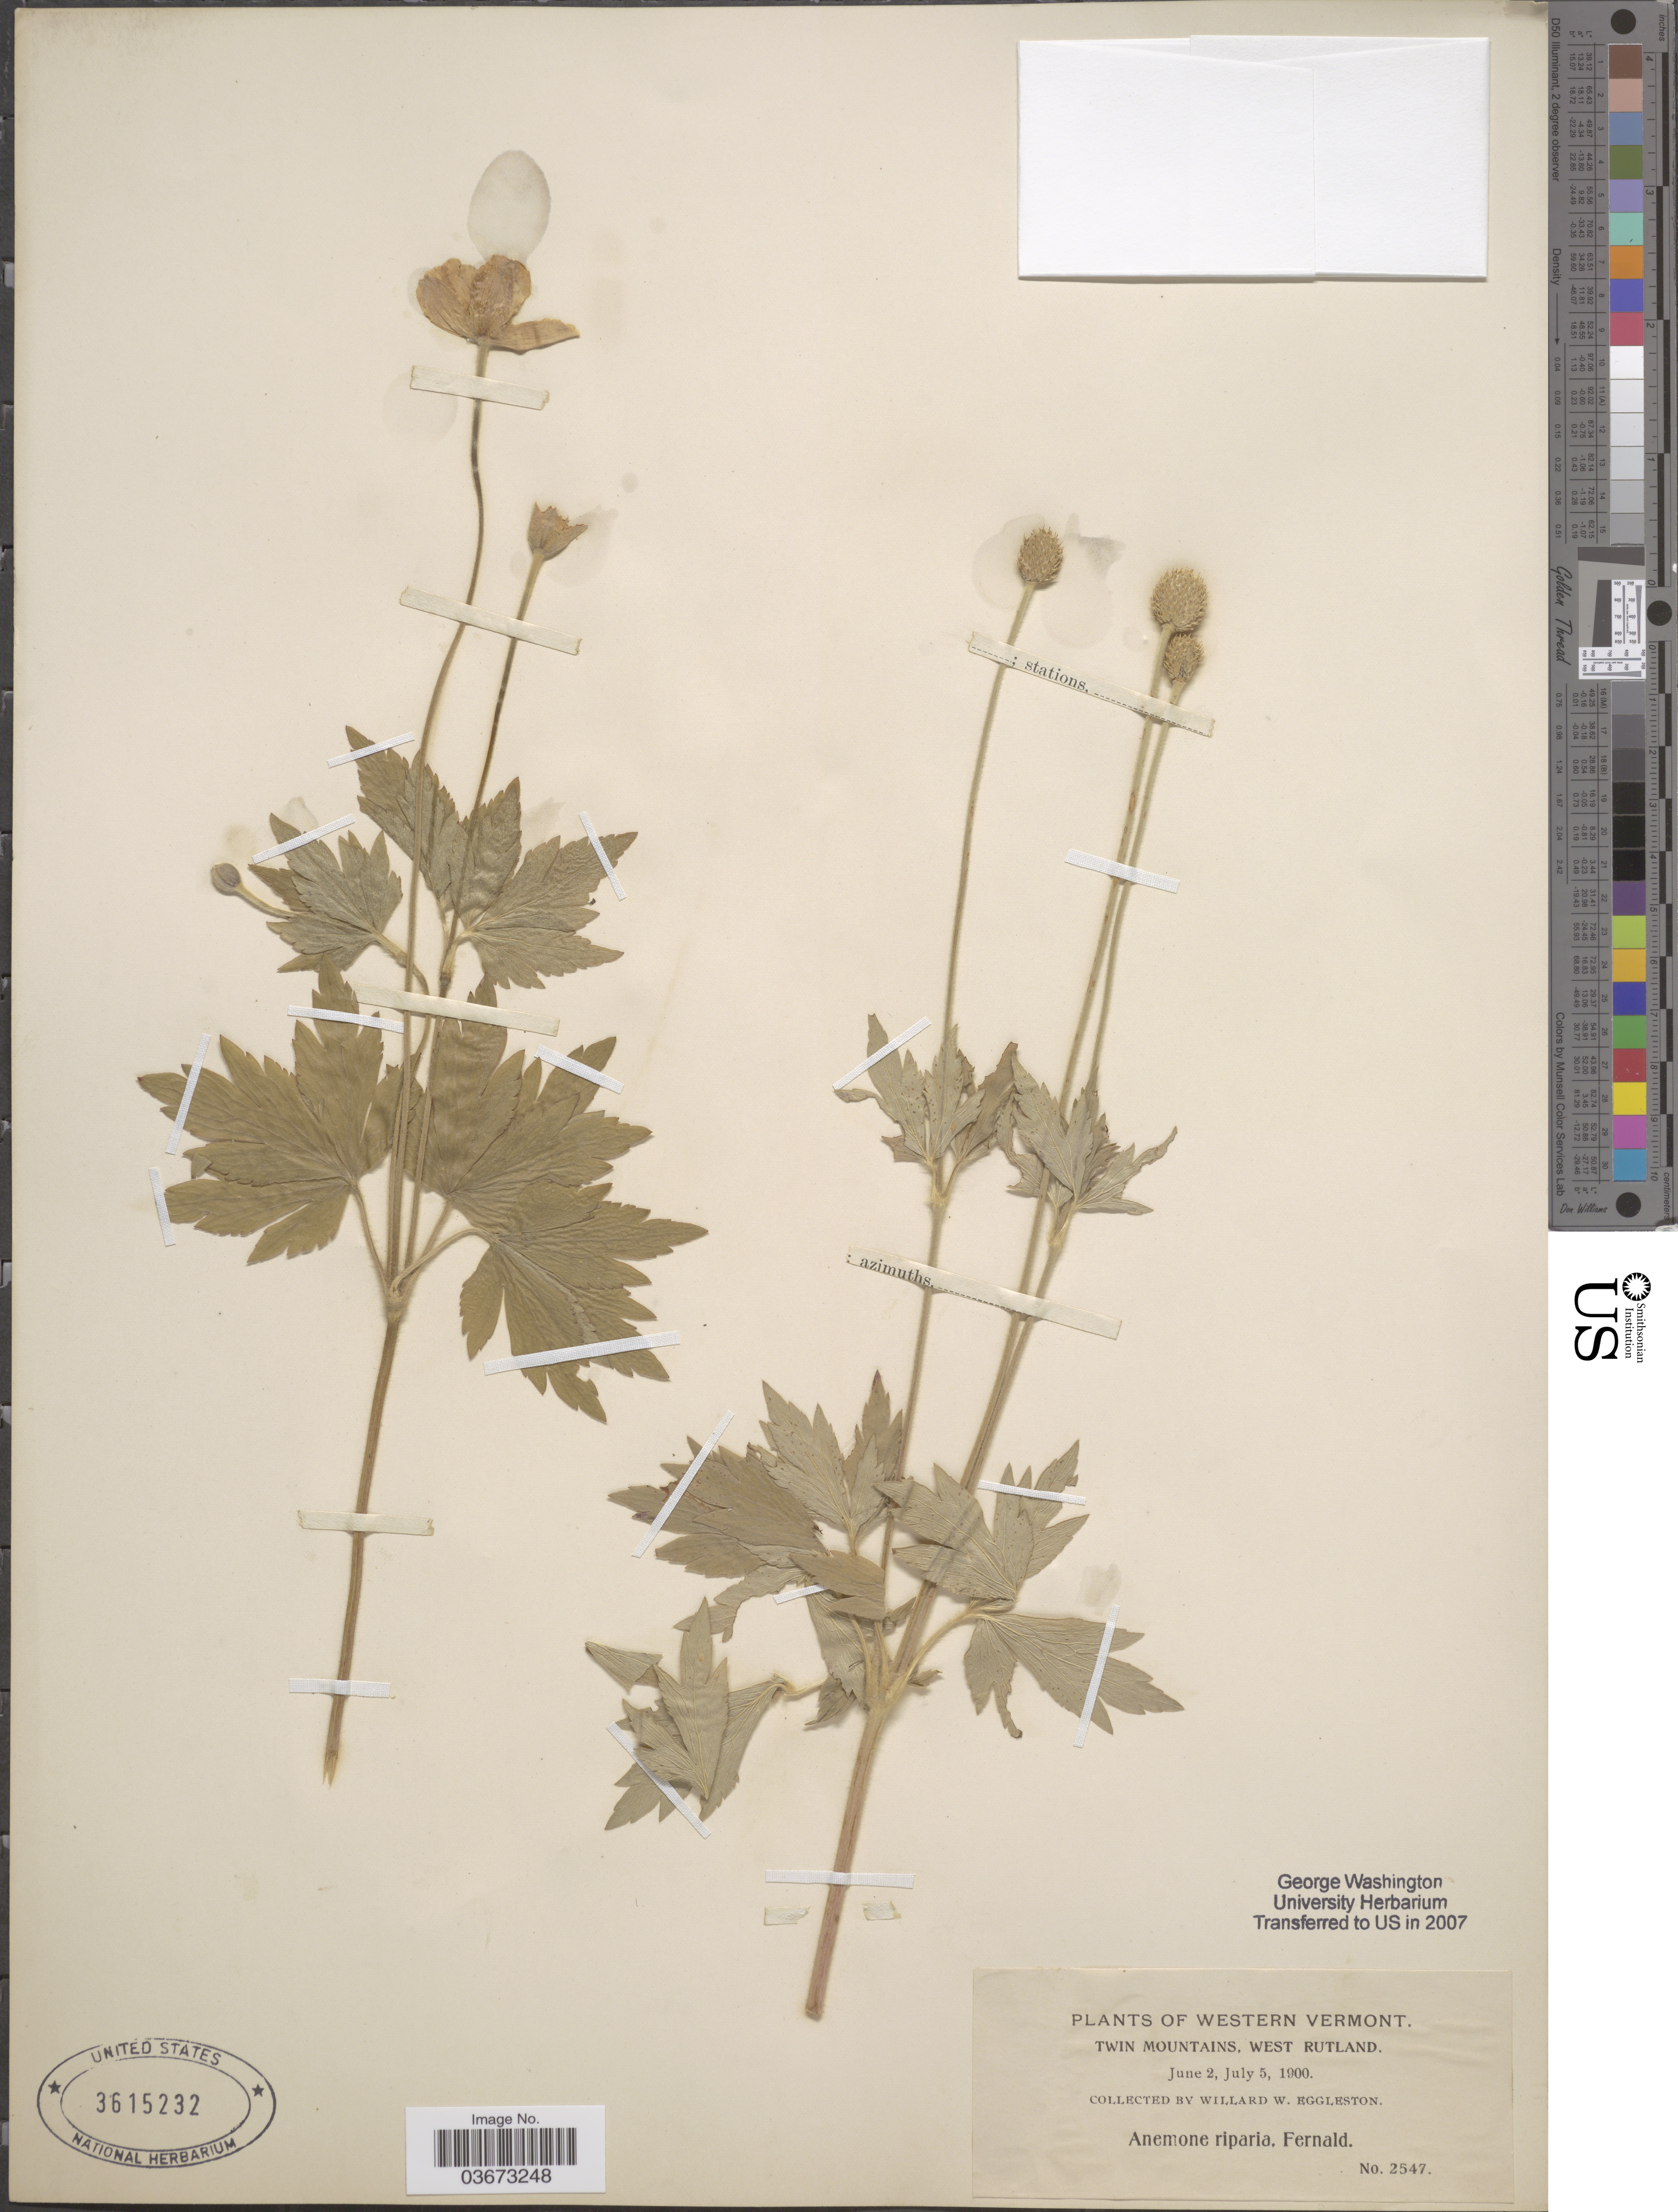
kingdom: Plantae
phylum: Tracheophyta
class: Magnoliopsida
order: Ranunculales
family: Ranunculaceae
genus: Anemone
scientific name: Anemone virginiana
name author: L.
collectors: W. W. Eggleston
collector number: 2547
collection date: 1900-06-02/1900-07-05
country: United States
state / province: Vermont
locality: Western Vermont. Twin Mountains, West Rutland.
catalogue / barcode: US 3615232